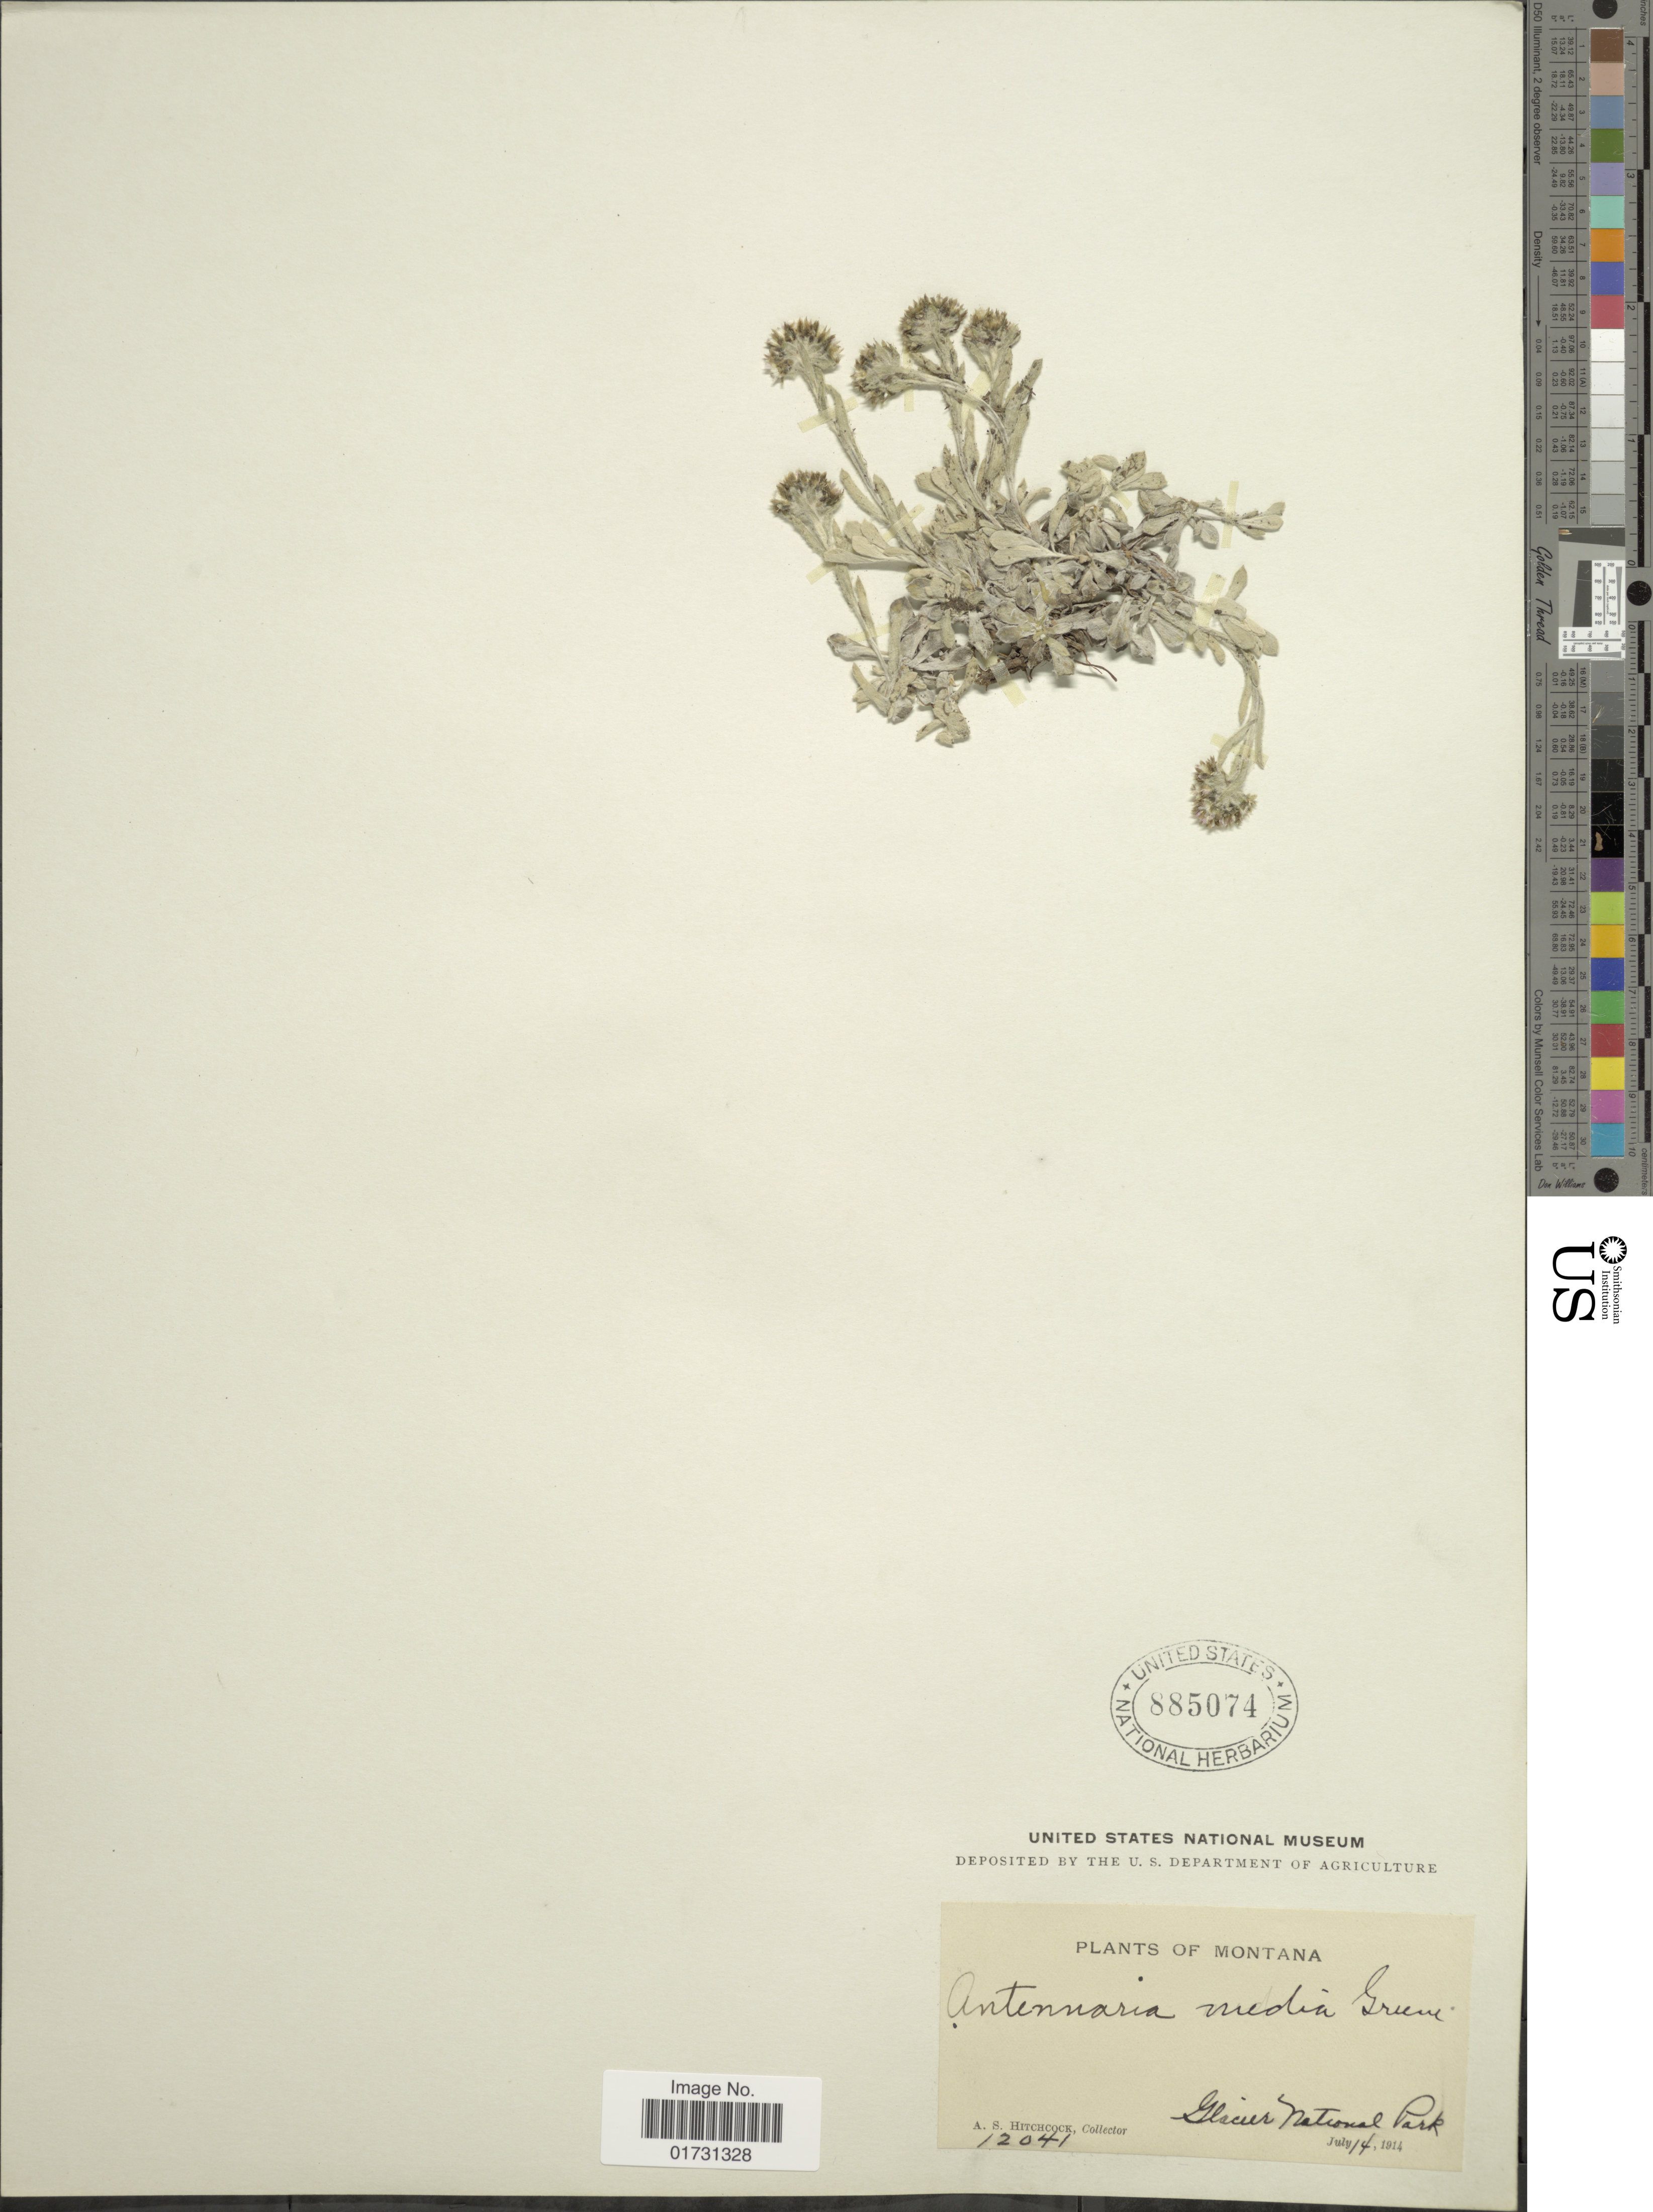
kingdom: Plantae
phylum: Tracheophyta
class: Magnoliopsida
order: Asterales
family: Asteraceae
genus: Antennaria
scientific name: Antennaria media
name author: Greene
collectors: A. S. Hitchcock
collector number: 12041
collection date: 1914-07-14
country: United States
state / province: Montana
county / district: Flathead / Glacier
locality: Glacier National Park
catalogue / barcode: US 885074